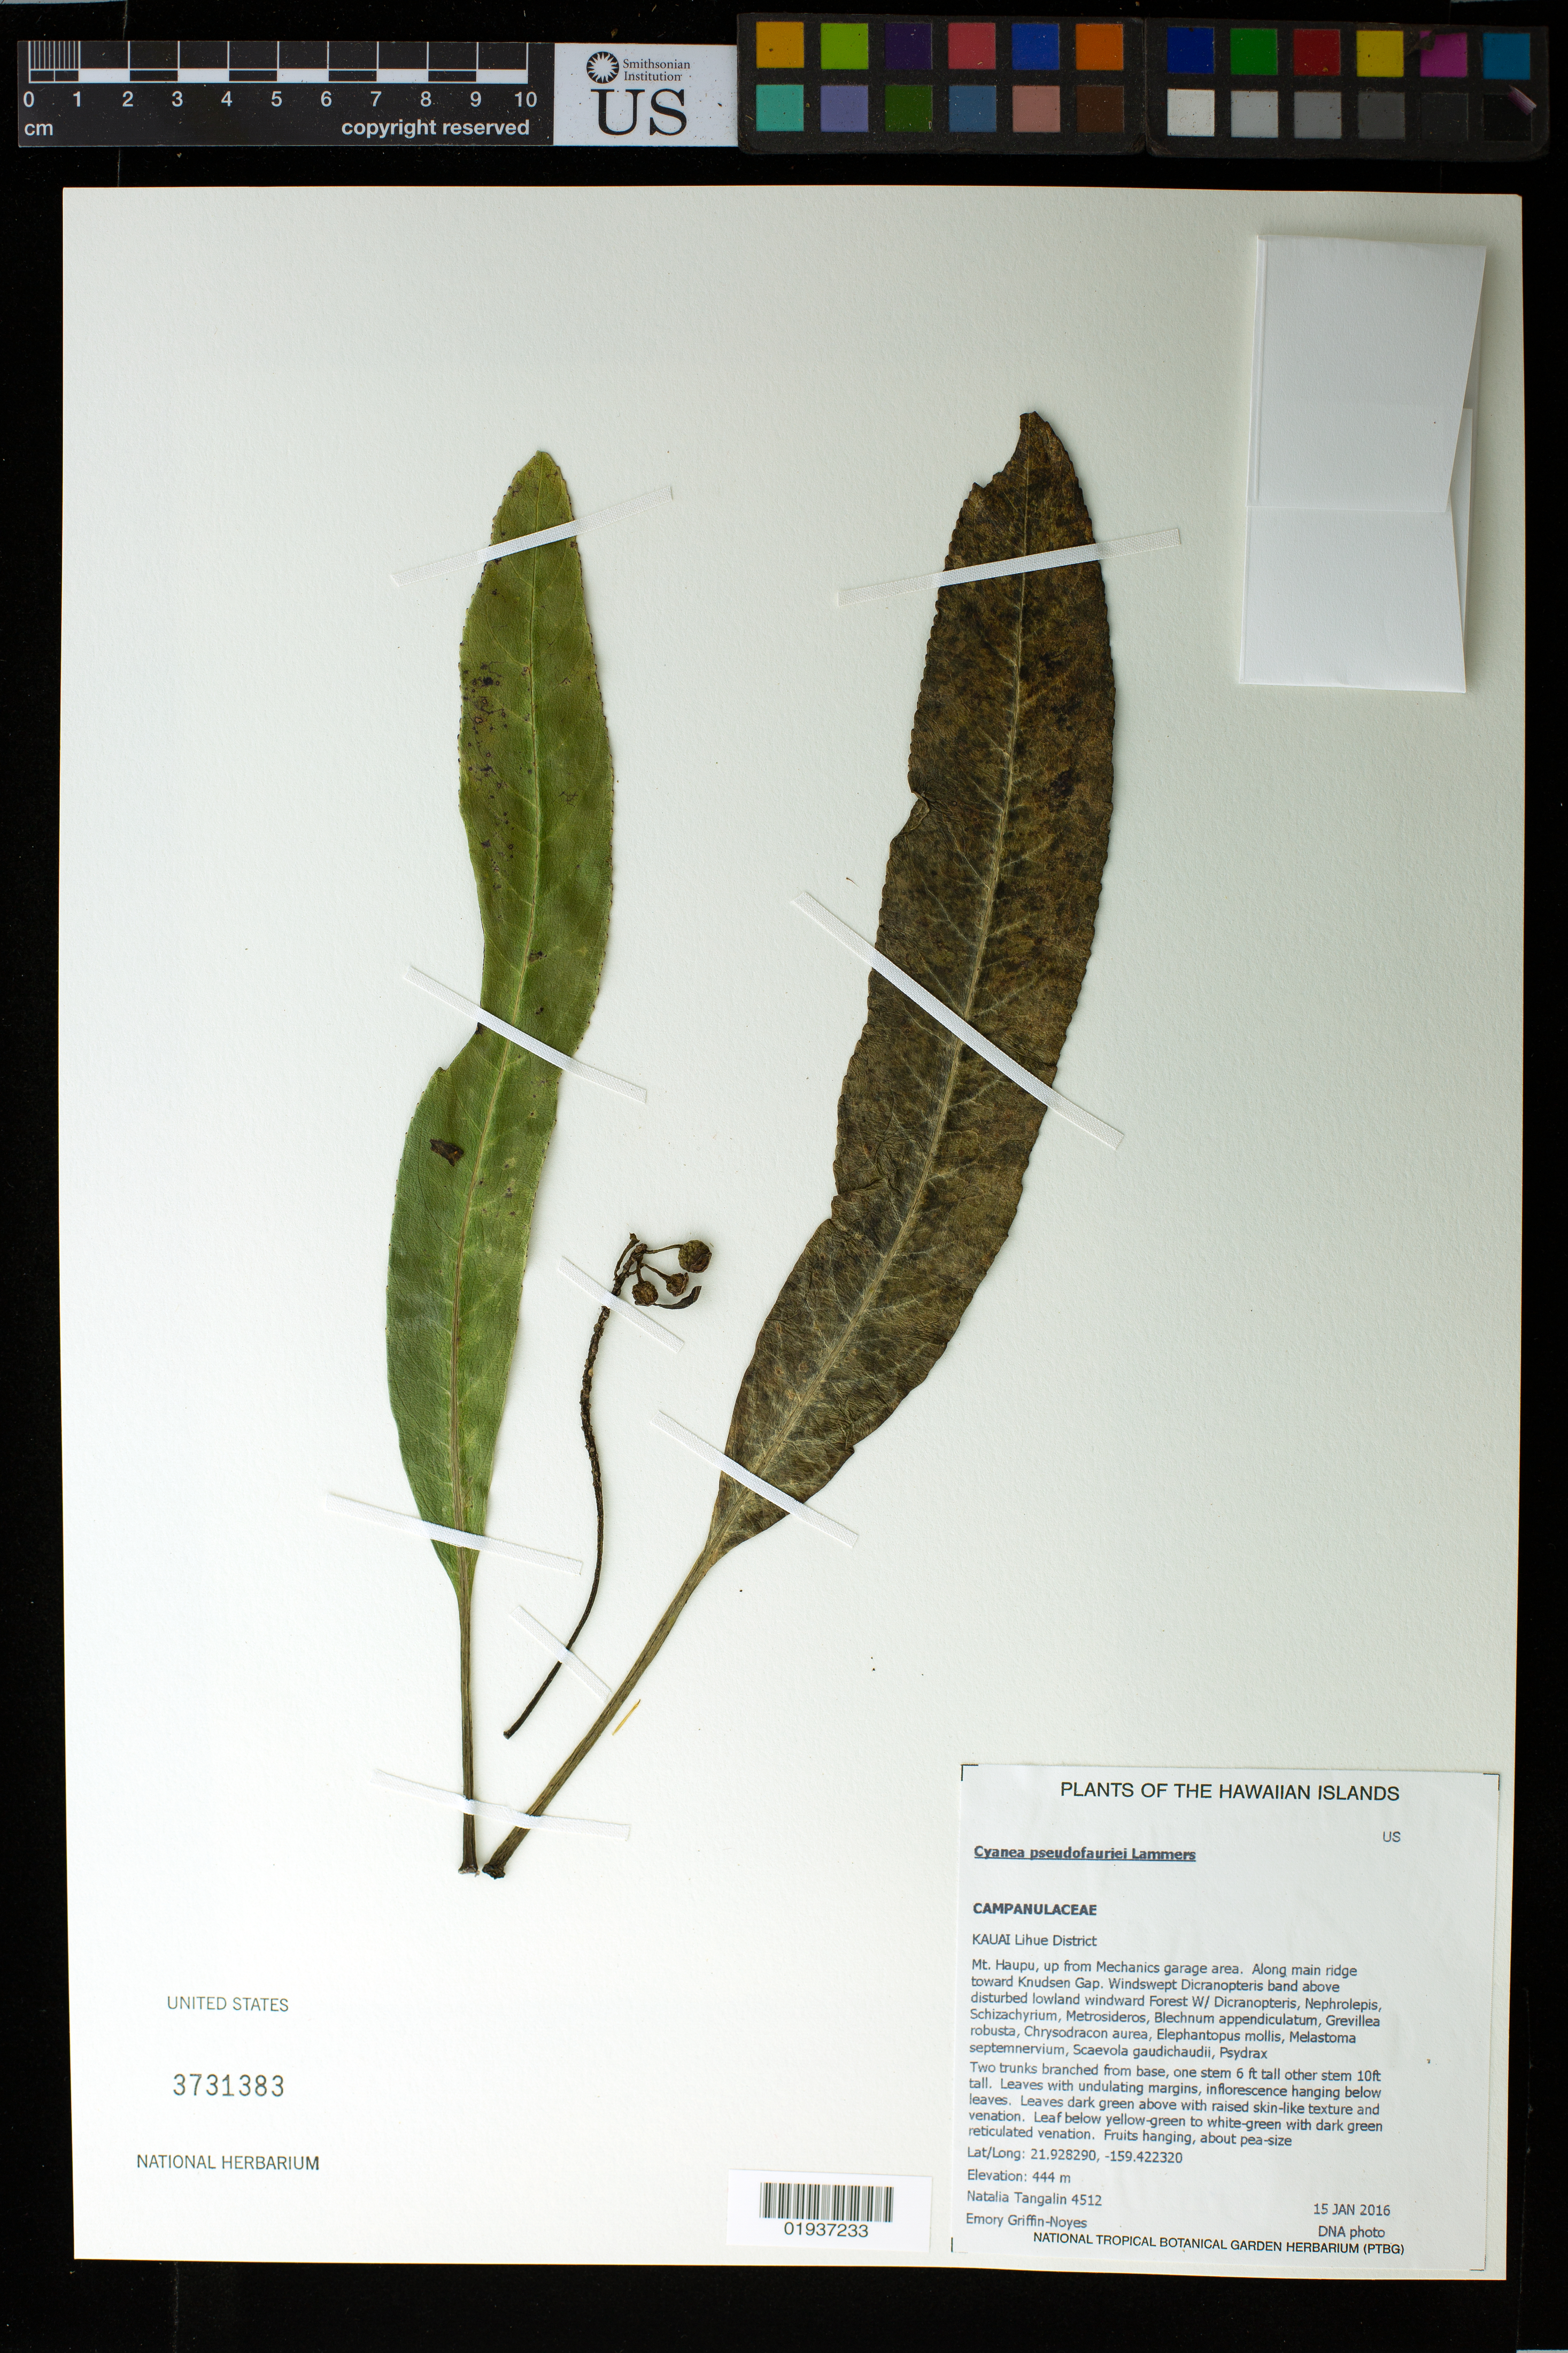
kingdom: Plantae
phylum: Tracheophyta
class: Magnoliopsida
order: Asterales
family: Campanulaceae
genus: Cyanea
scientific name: Cyanea pseudofauriei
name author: Lammers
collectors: N. Tangalin & E. Griffin-Noyes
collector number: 4512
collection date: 2016-01-15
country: United States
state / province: Hawaii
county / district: Kauai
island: Kaua'i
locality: Lihue District, Mt. Haupu, up from Mechanics garage area, along main ridge toward Knudsen Gap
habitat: Windswept band above disturbed lowland windward forest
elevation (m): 444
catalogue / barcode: US 3731383